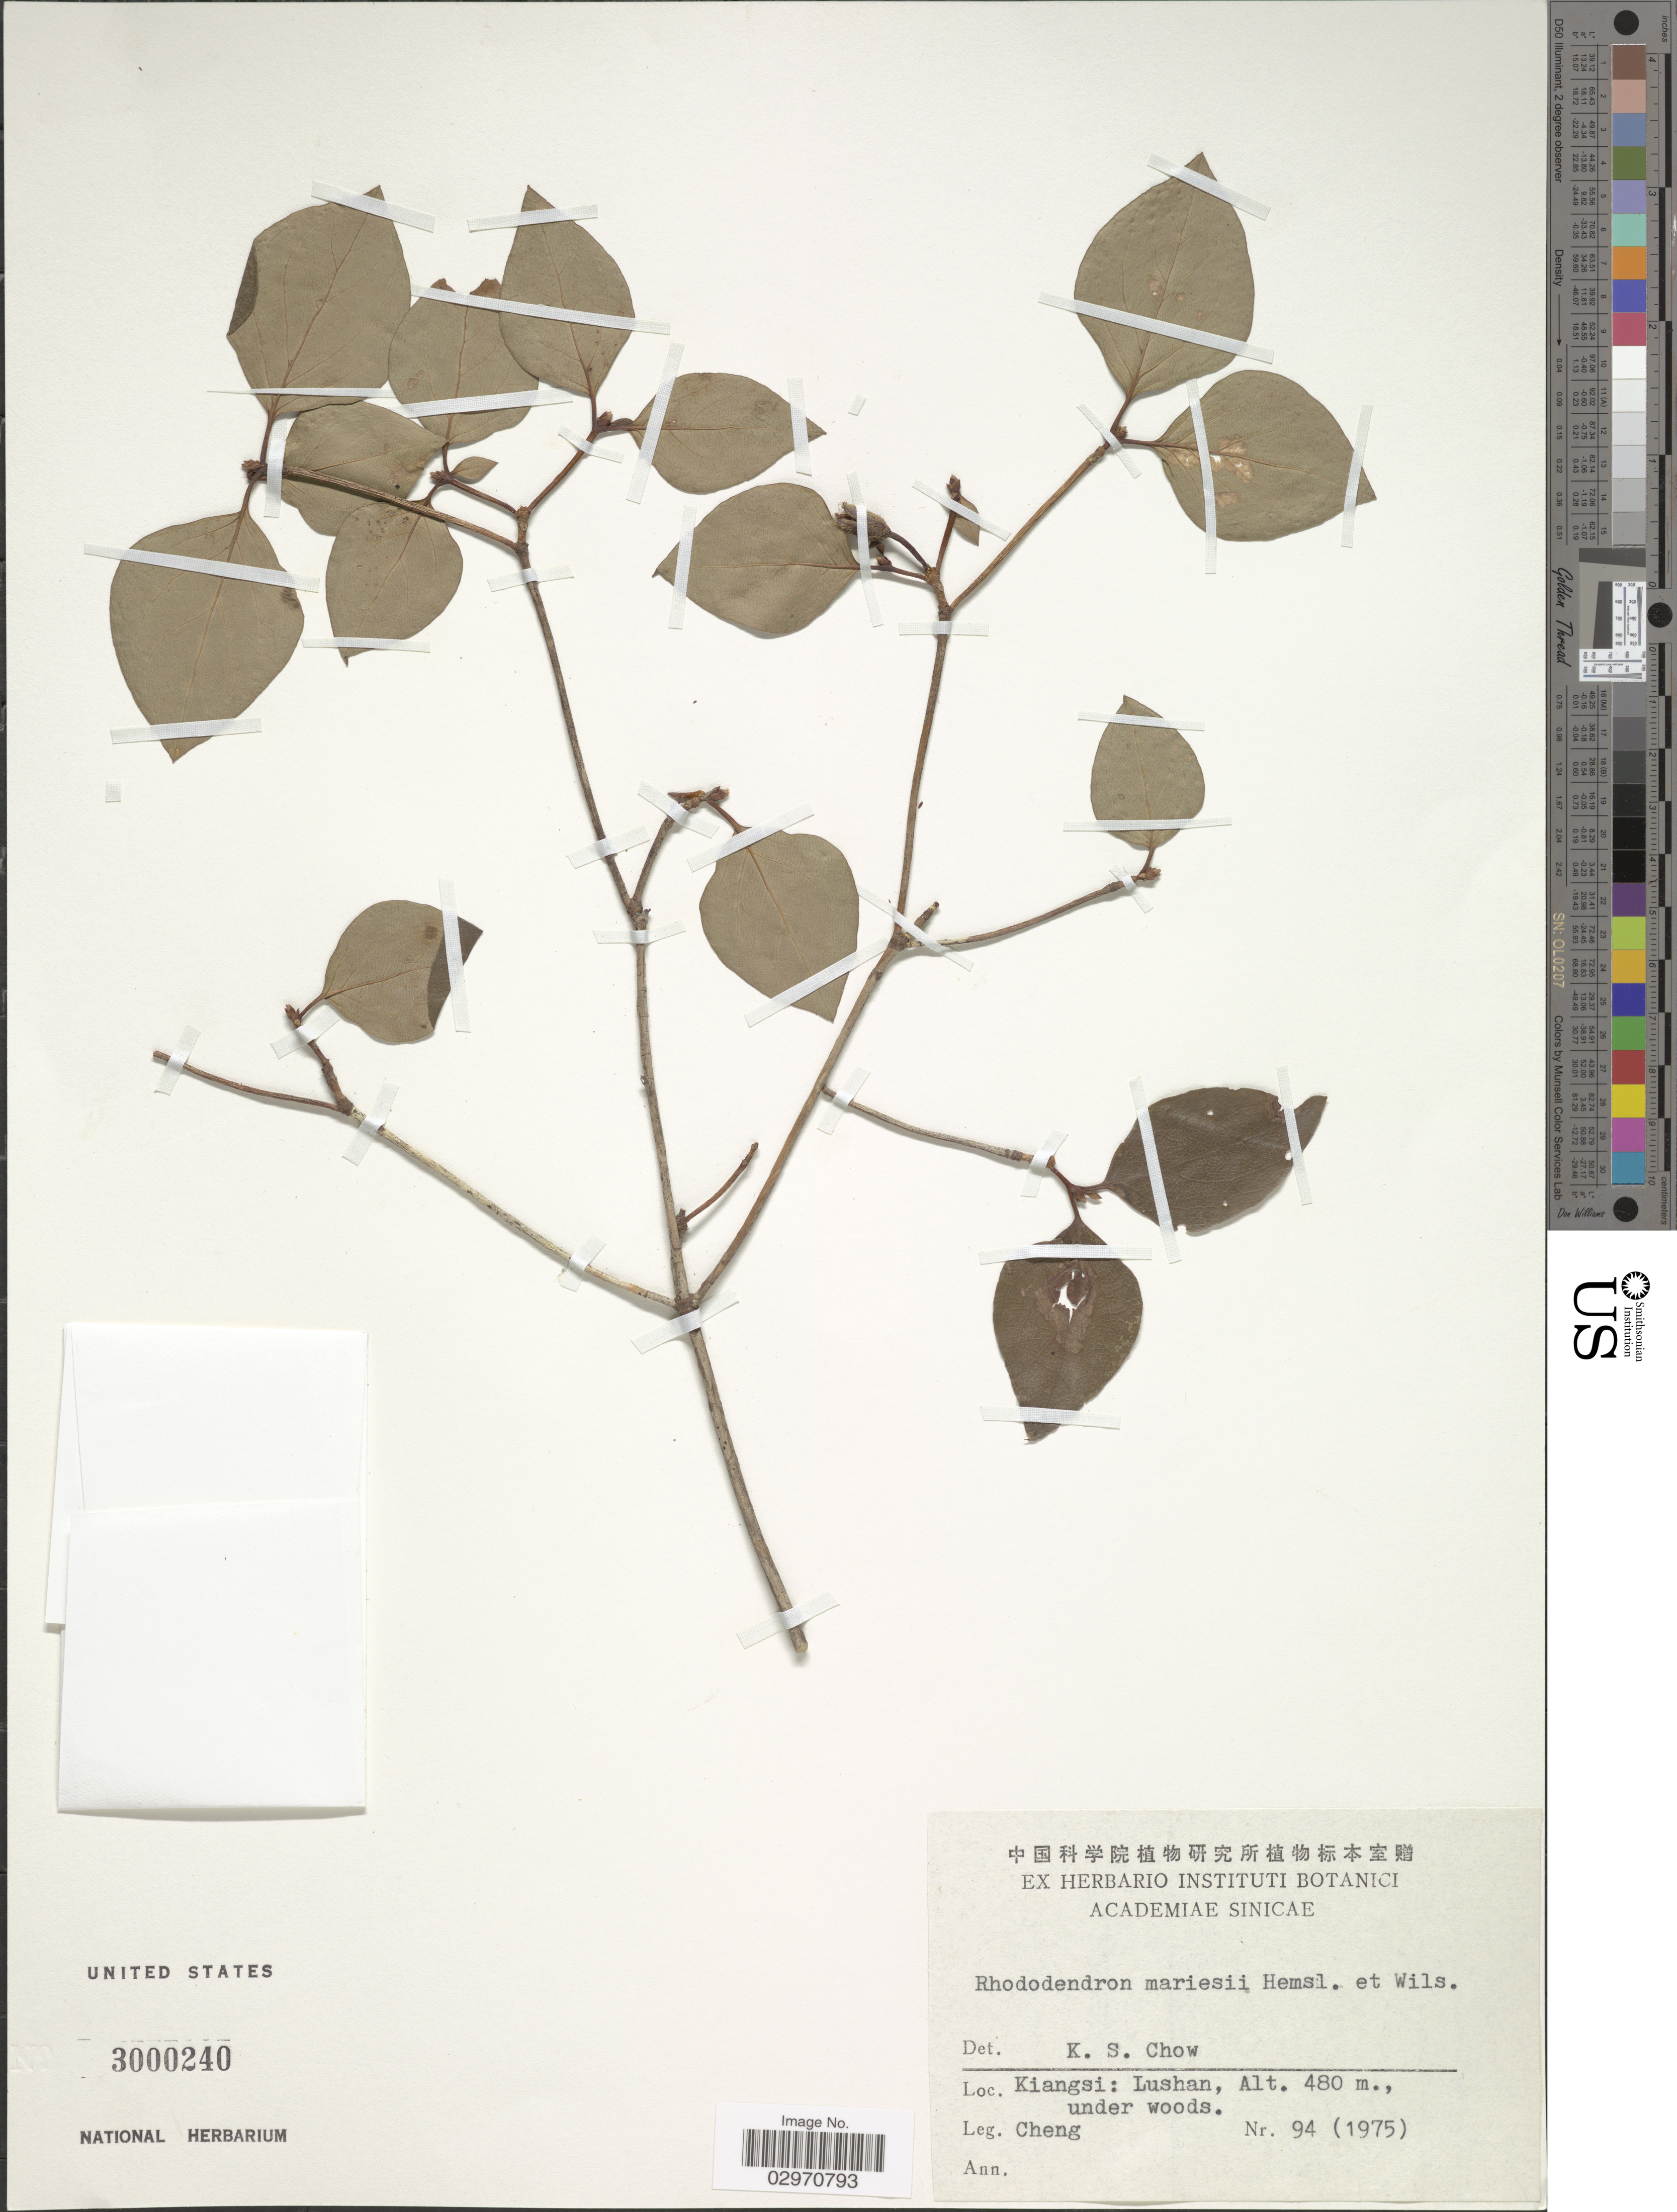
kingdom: Plantae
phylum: Tracheophyta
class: Magnoliopsida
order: Ericales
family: Ericaceae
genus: Rhododendron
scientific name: Rhododendron farrerae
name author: Sweet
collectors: -. Cheng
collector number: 94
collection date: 1975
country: China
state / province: Jiangxi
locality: Kiangsi: Lushan.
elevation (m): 480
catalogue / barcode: US 3000240